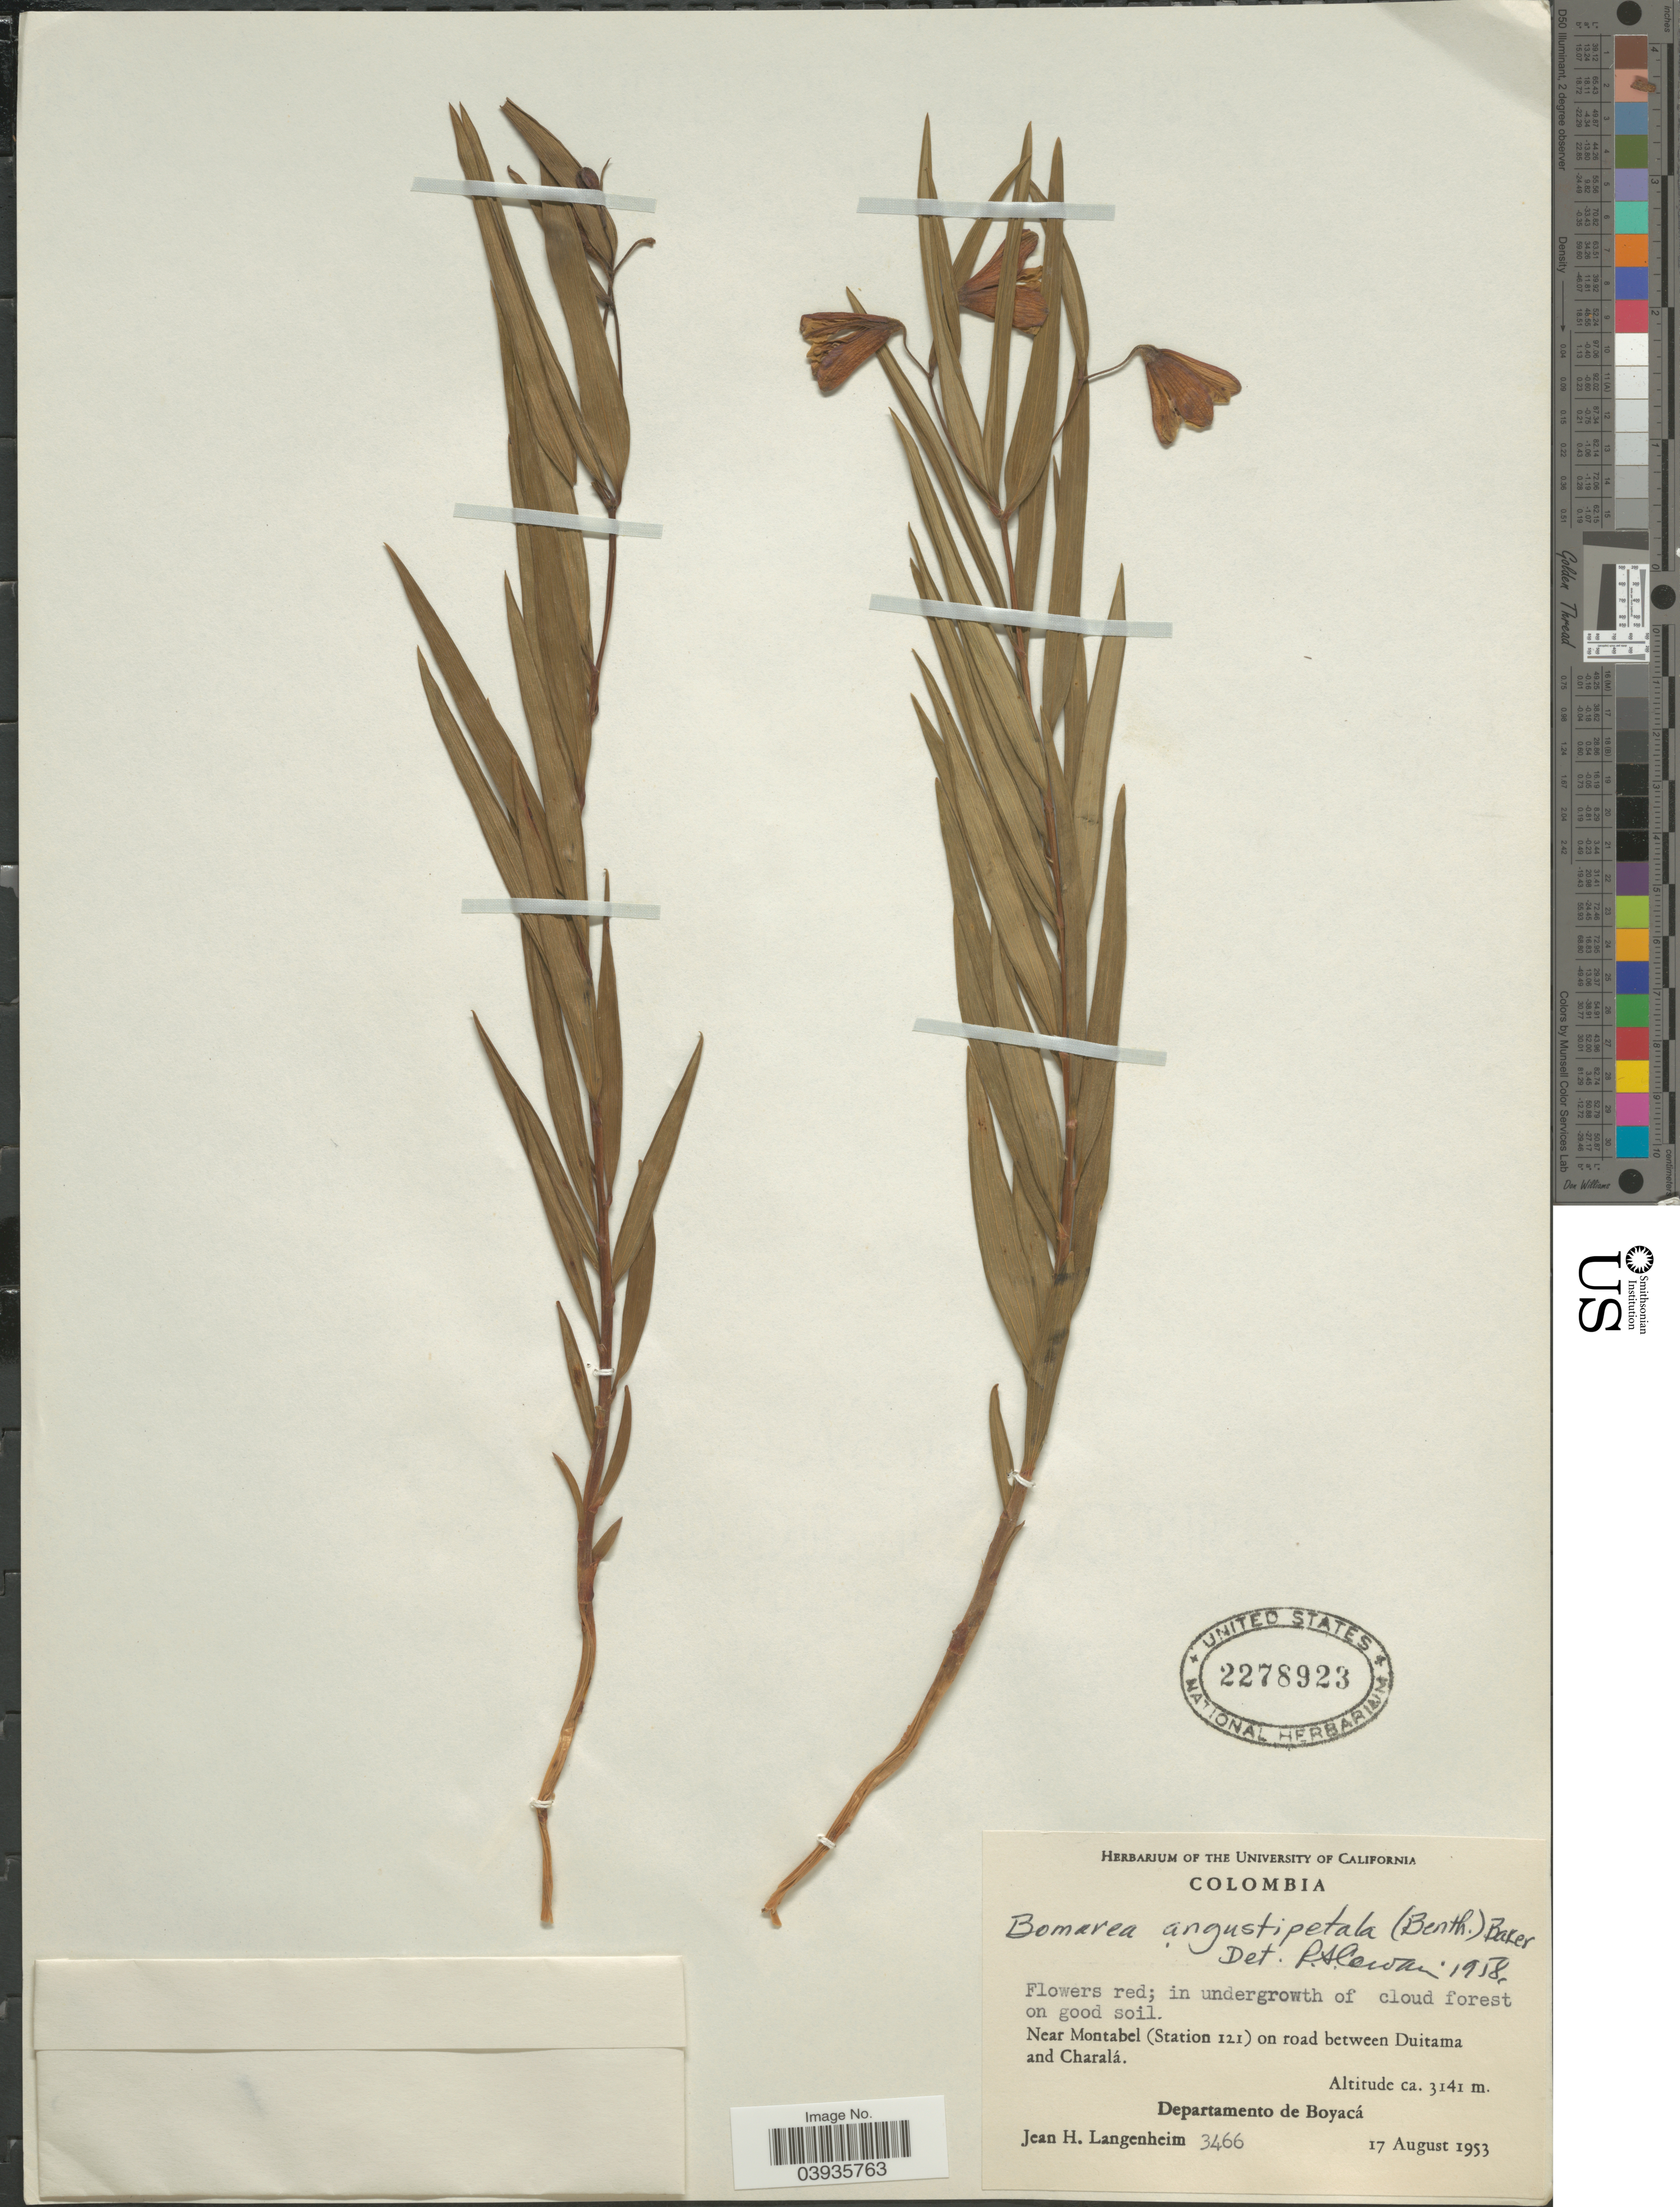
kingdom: Plantae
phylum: Tracheophyta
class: Liliopsida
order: Liliales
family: Alstroemeriaceae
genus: Bomarea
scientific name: Bomarea angustipetala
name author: Baker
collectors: J. H. Langenheim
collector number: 3466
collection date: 1953-08-17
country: Colombia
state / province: Boyacá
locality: Near Montabel (Station 121) on road between Duitama and Charalá. Departamento de Boyacá.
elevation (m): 3141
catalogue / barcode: US 2278923